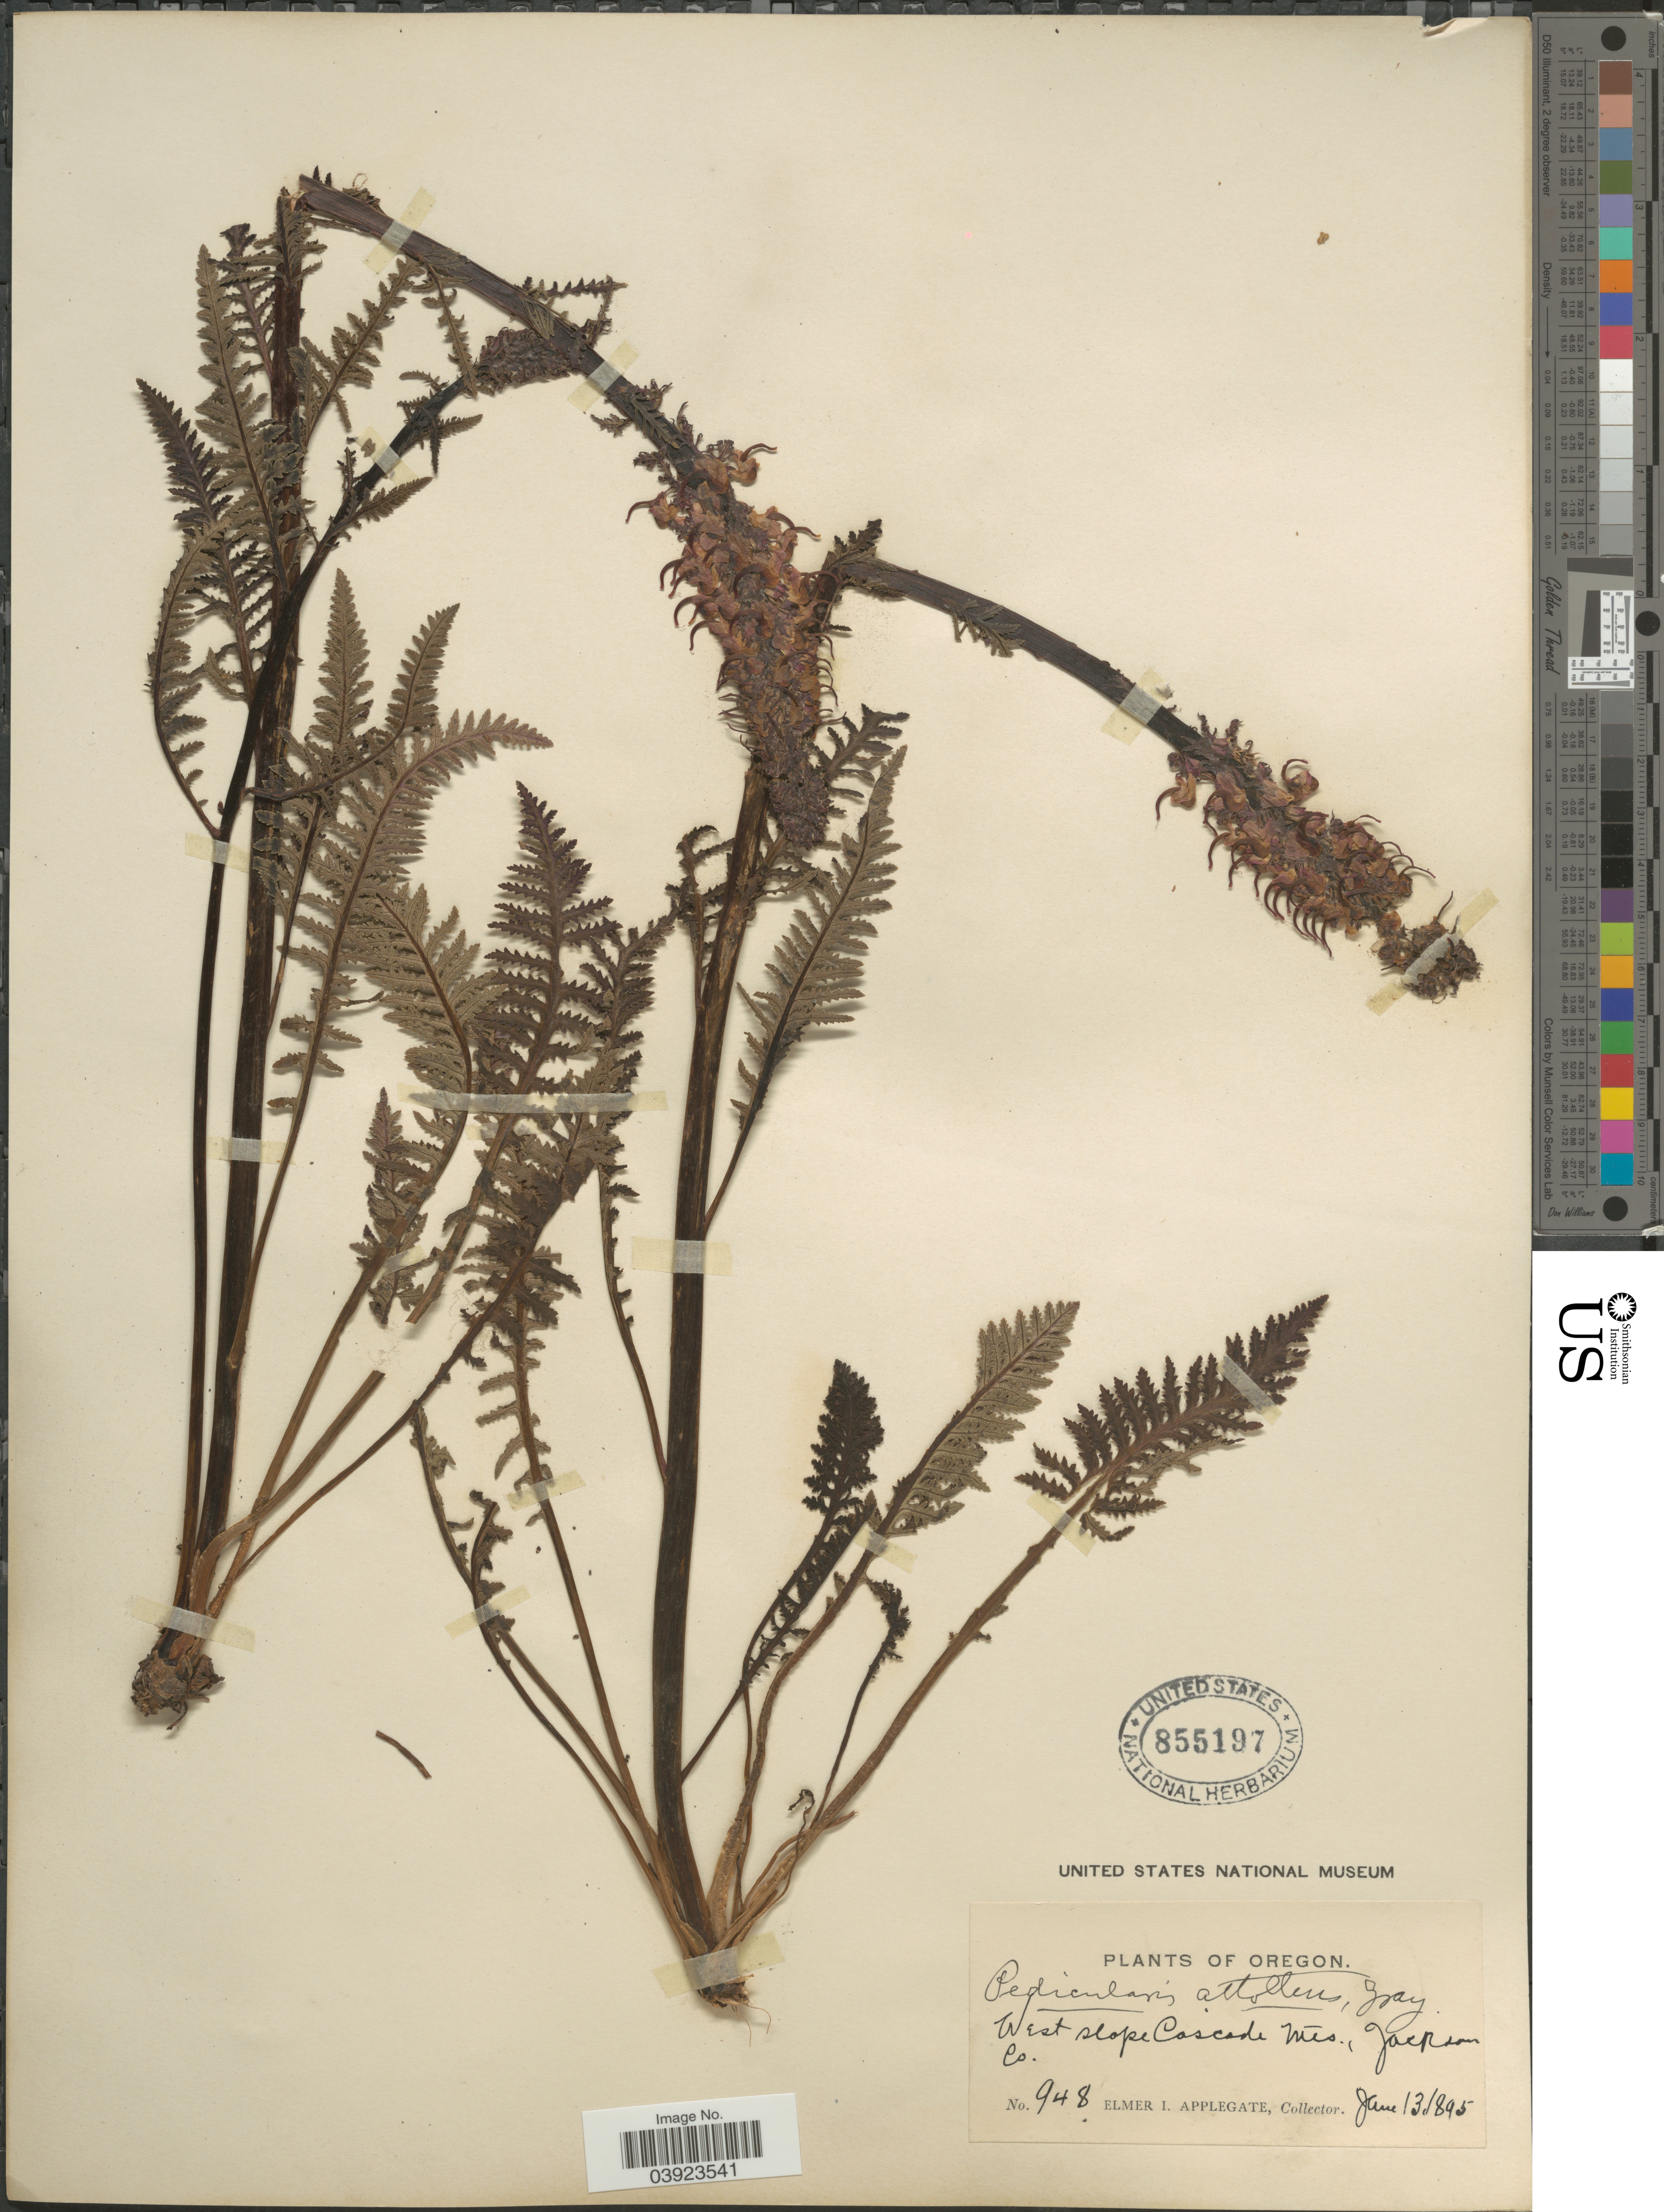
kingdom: Plantae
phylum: Tracheophyta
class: Magnoliopsida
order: Lamiales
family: Orobanchaceae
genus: Pedicularis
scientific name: Pedicularis surrecta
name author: Benth.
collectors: E. I. Applegate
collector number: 948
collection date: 1895-06-13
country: United States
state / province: Oregon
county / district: Jackson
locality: West slope Cascade Mts., Jackson Co.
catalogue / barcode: US 855197